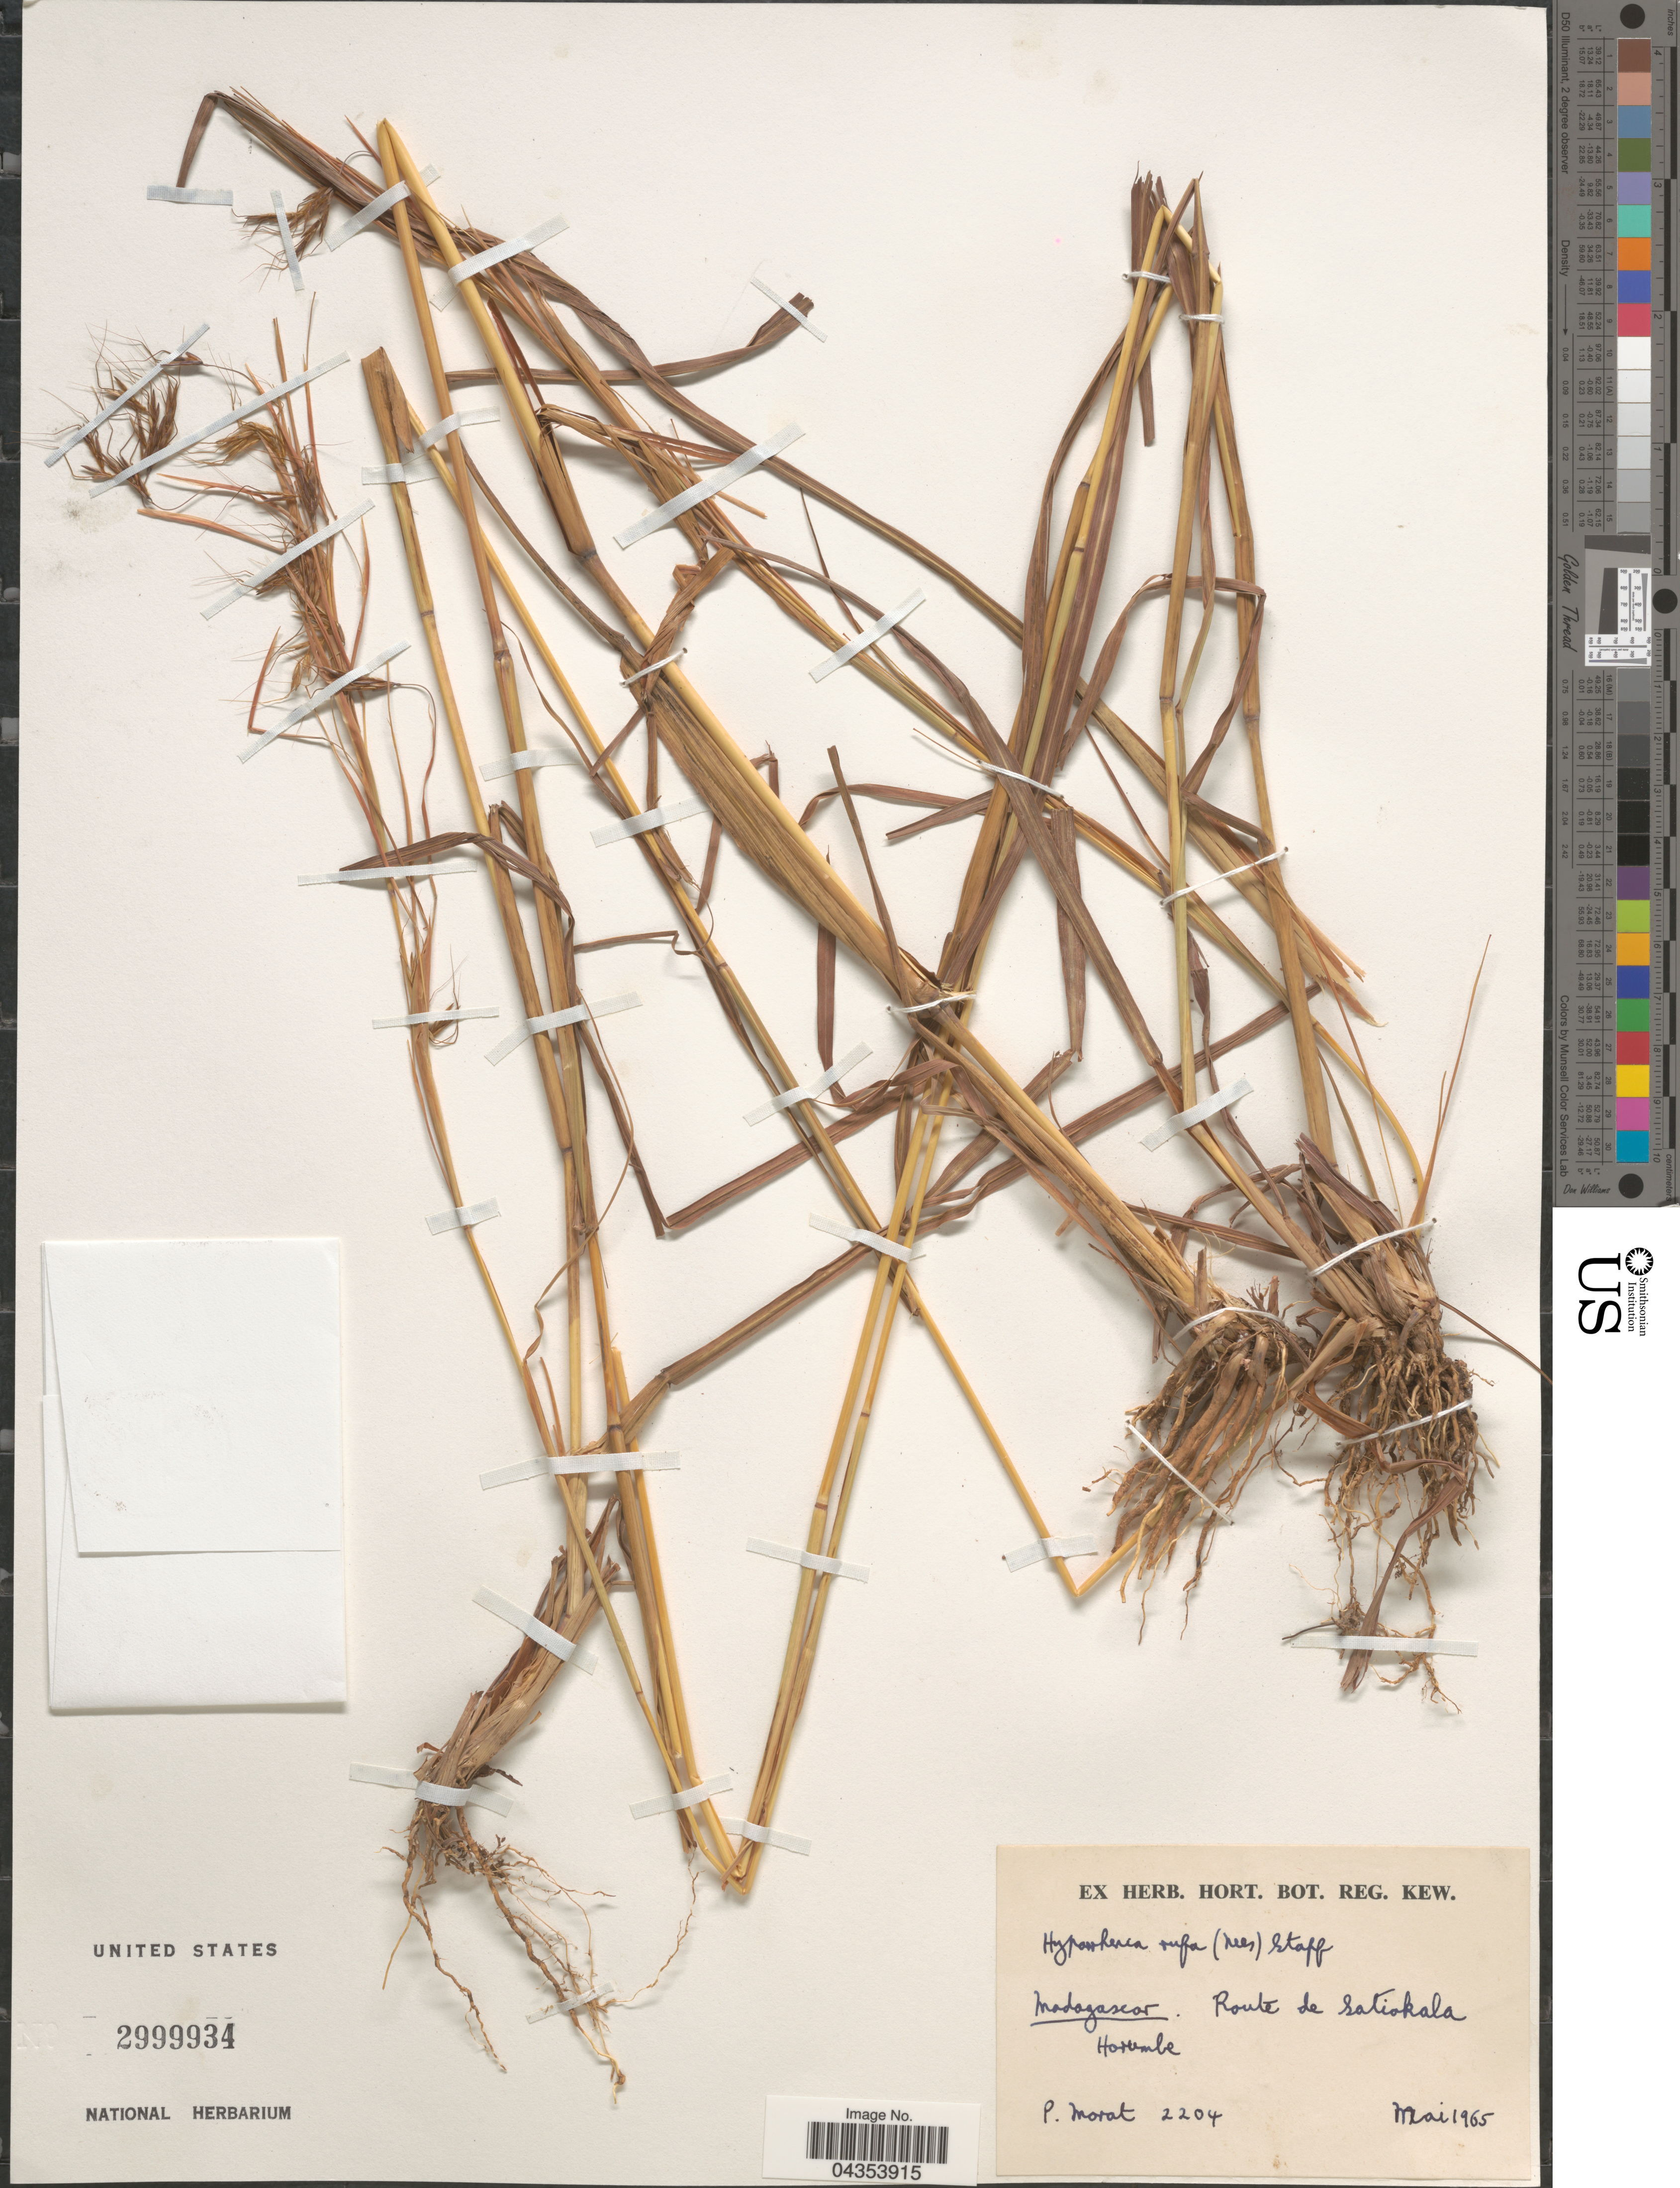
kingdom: Plantae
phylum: Tracheophyta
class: Liliopsida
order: Poales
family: Poaceae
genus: Hyparrhenia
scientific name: Hyparrhenia rufa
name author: (Nees) Stapf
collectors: P. Morat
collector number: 2204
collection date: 1965-05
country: Madagascar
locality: Route de Satiokala. Horumbe.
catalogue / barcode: US 2999934